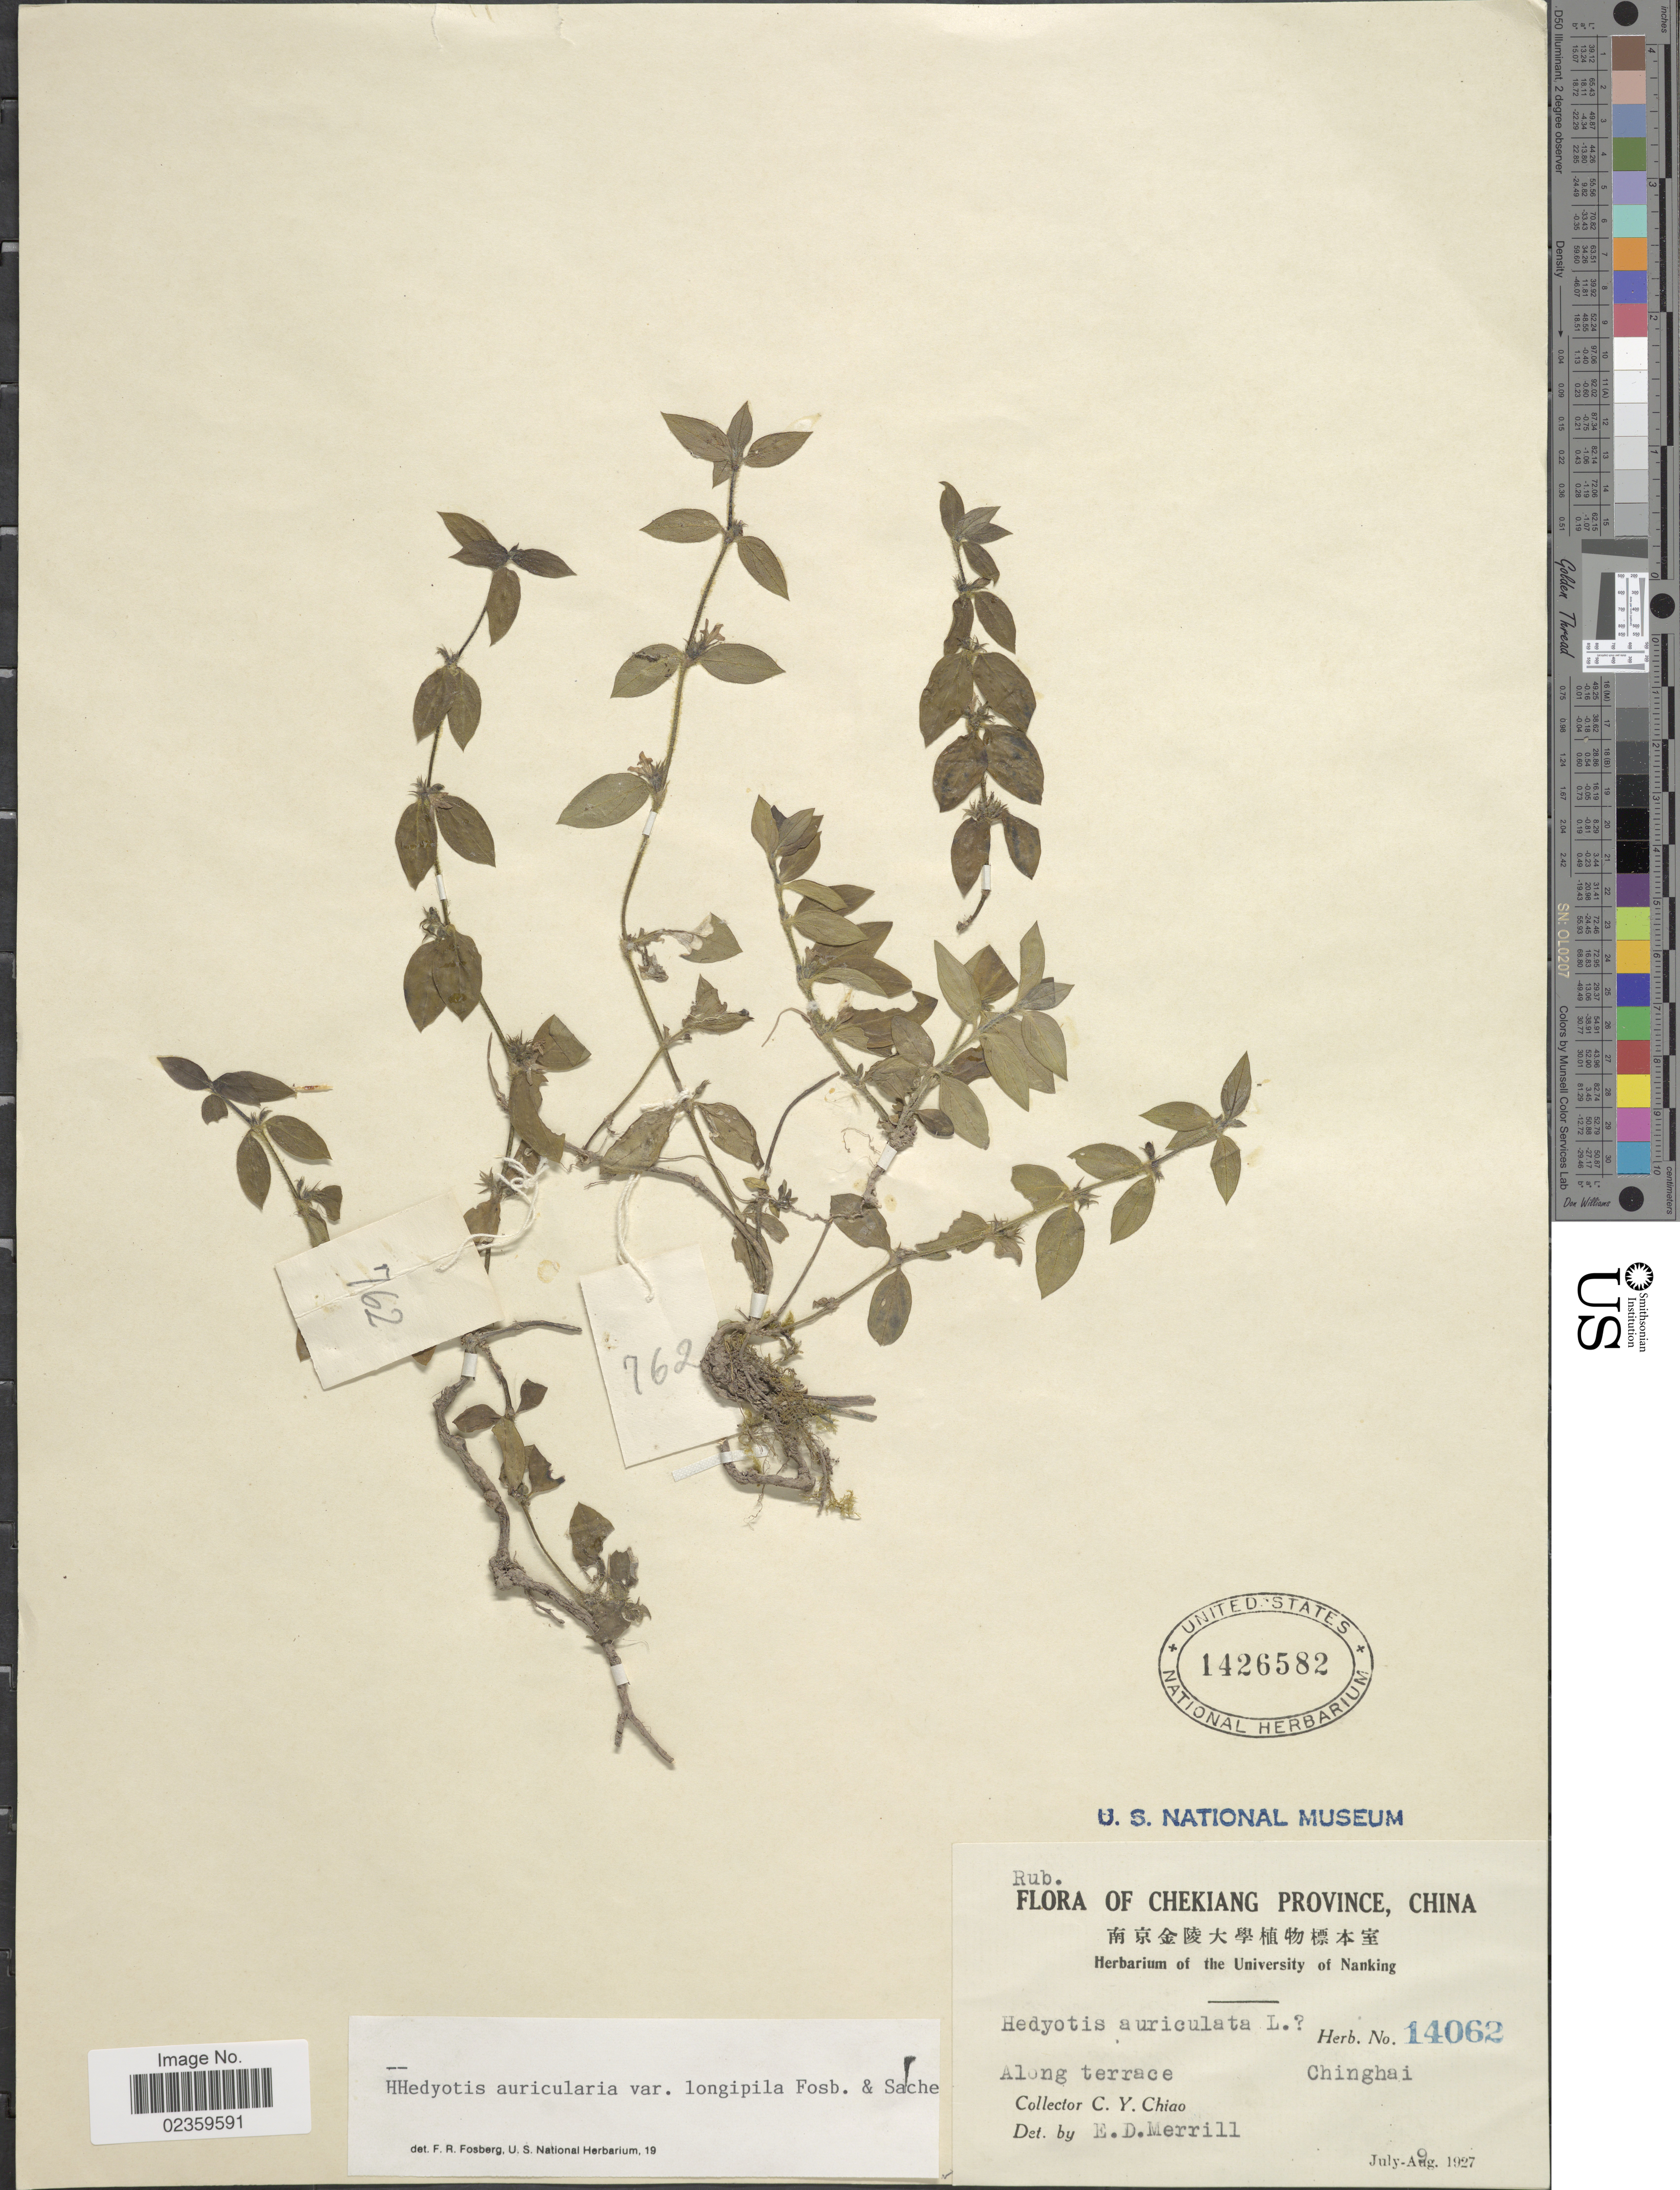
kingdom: Plantae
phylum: Tracheophyta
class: Magnoliopsida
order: Gentianales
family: Rubiaceae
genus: Exallage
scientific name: Exallage auricularia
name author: (L.) Bremek.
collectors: C. Y. Chiao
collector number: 14062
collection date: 1927-07-09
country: China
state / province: Zhejiang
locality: Chekiang Province, China. Along terrace. Chinghai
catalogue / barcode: US 1426582